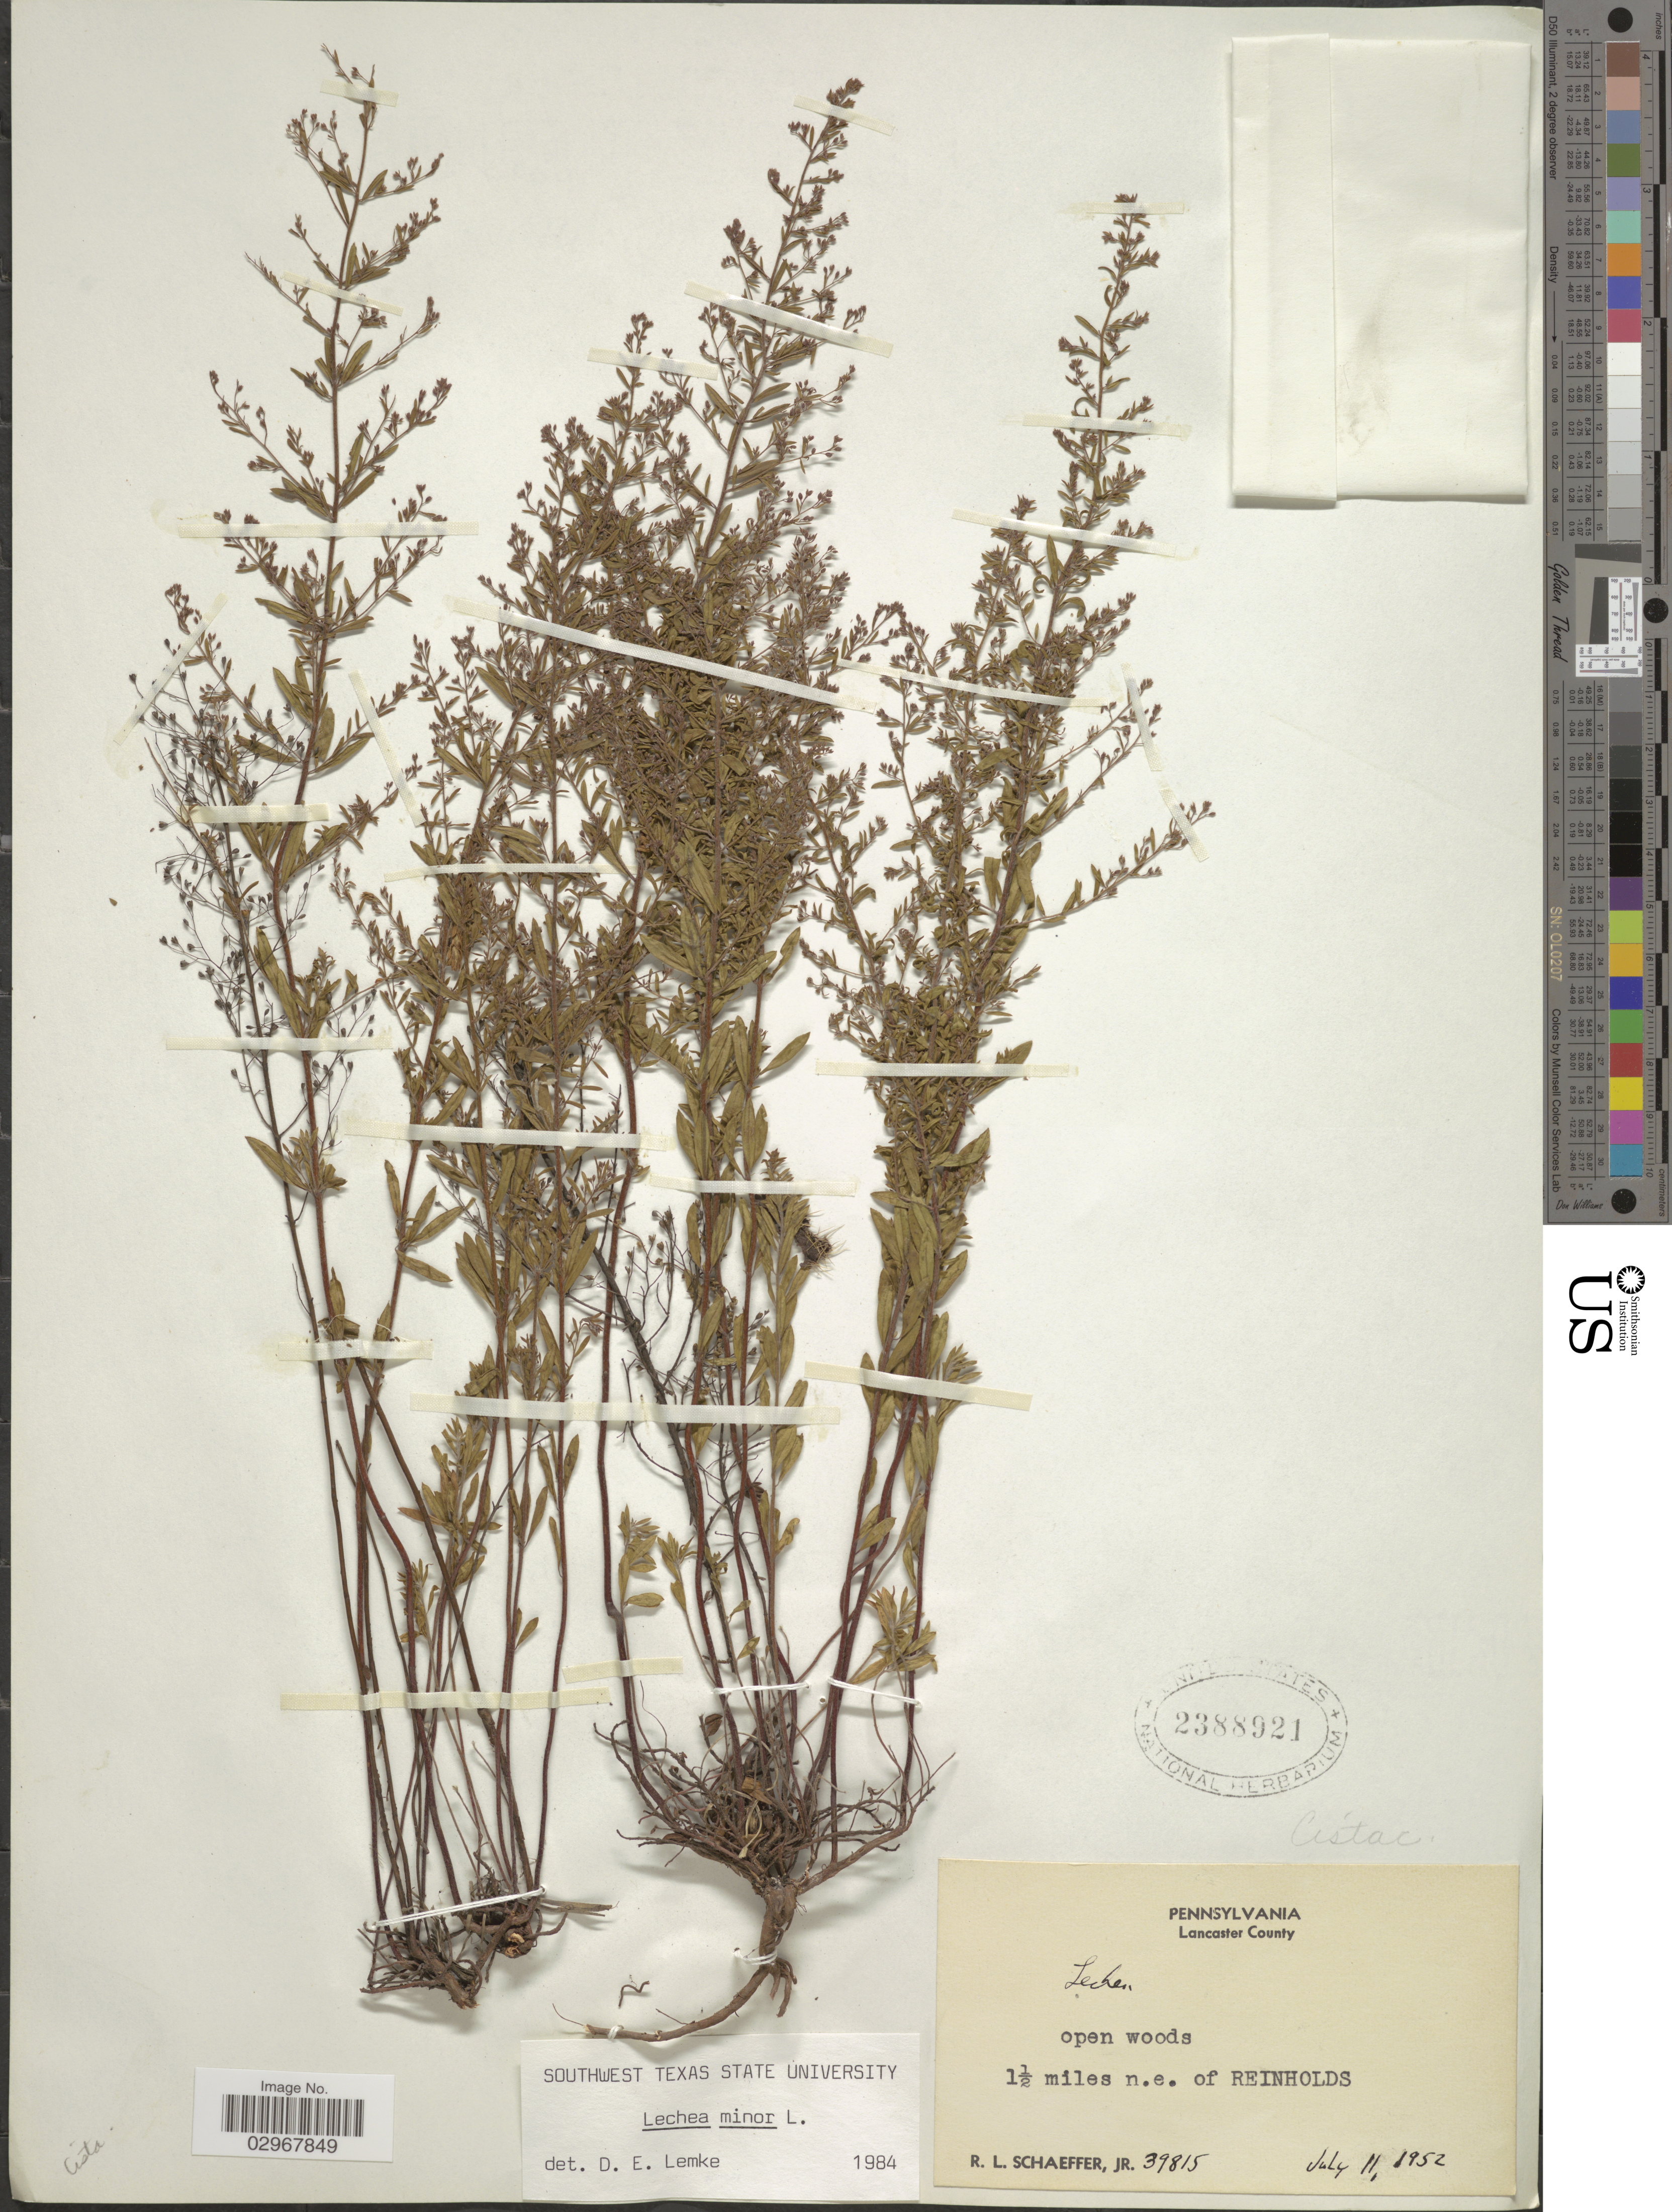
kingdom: Plantae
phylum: Tracheophyta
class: Magnoliopsida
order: Malvales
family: Cistaceae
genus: Lechea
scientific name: Lechea minor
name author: L.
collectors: R. L. Schaeffer Jr.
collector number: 39815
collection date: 1952-07-11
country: United States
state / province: Pennsylvania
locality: Lancaster County. 1½ miles n.e. of Reinholds.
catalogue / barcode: US 2388921